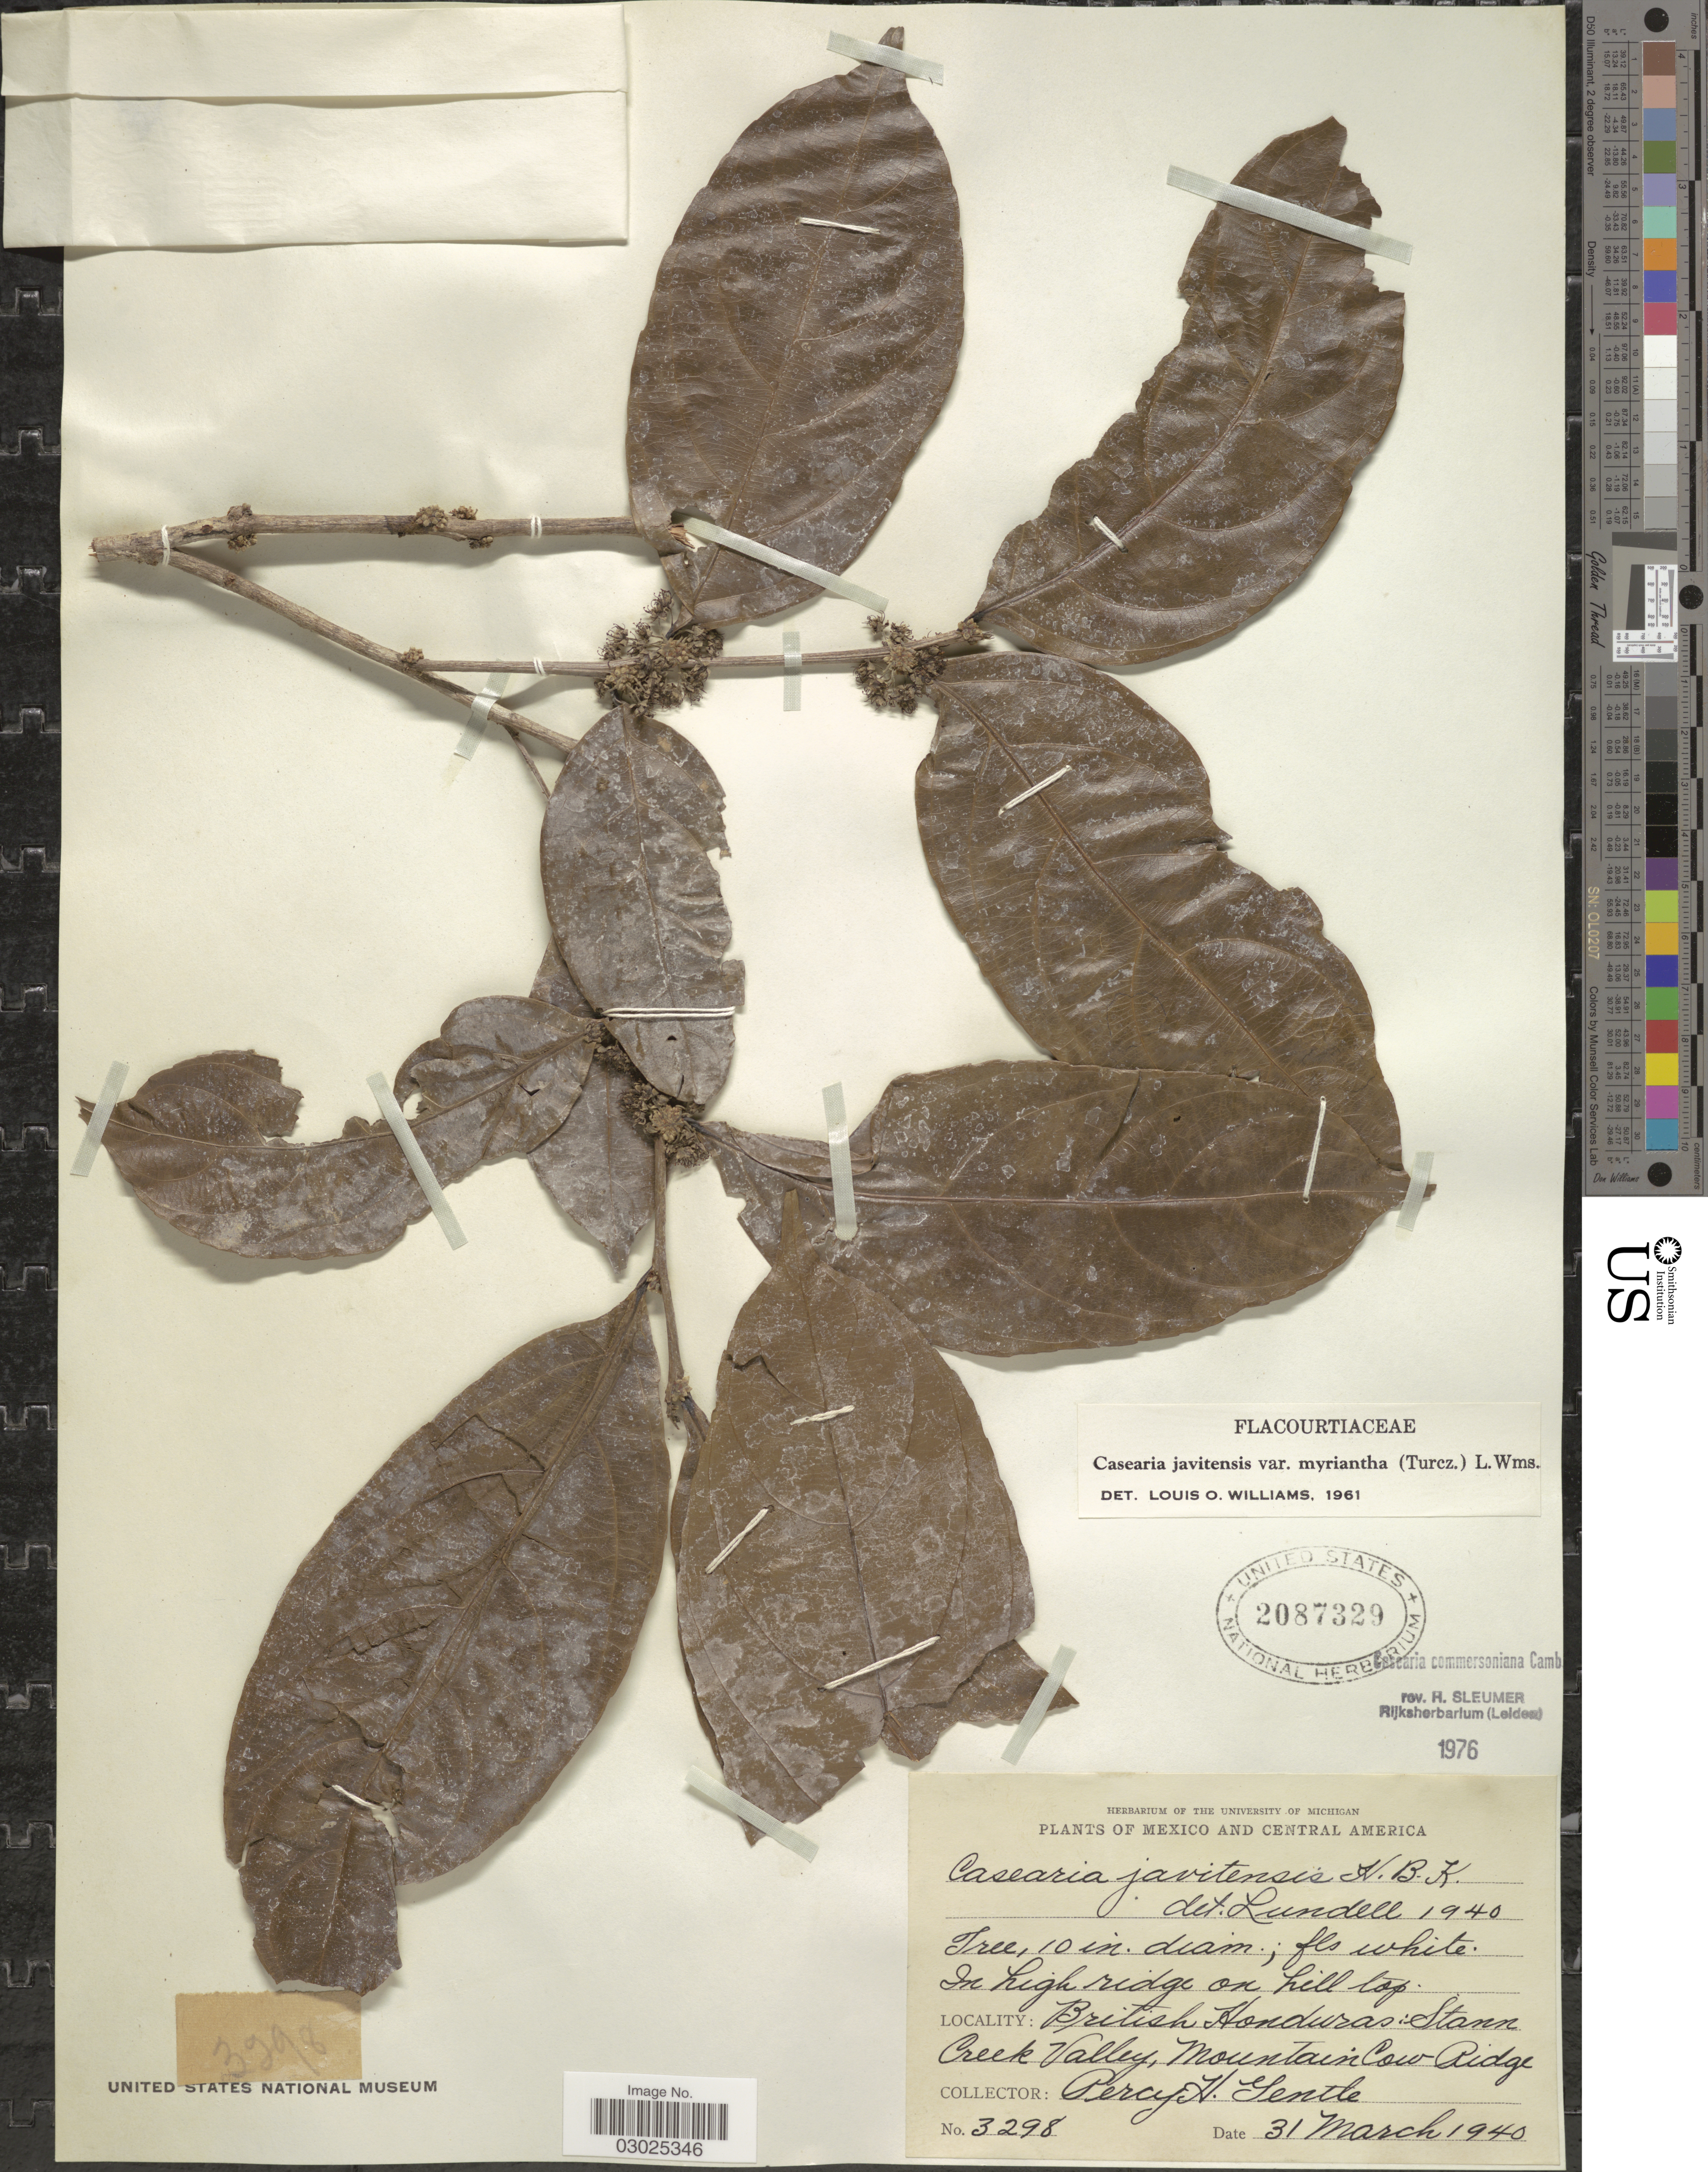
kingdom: Plantae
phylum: Tracheophyta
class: Magnoliopsida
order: Malpighiales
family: Salicaceae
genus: Piparea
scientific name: Piparea dentata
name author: Aubl.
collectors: P. H. Gentle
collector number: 3298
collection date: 1940-03-31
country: Belize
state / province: Toledo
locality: British Honduras: Stann Creek Valley, Mountain Cow Ridge.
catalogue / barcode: US 2087329